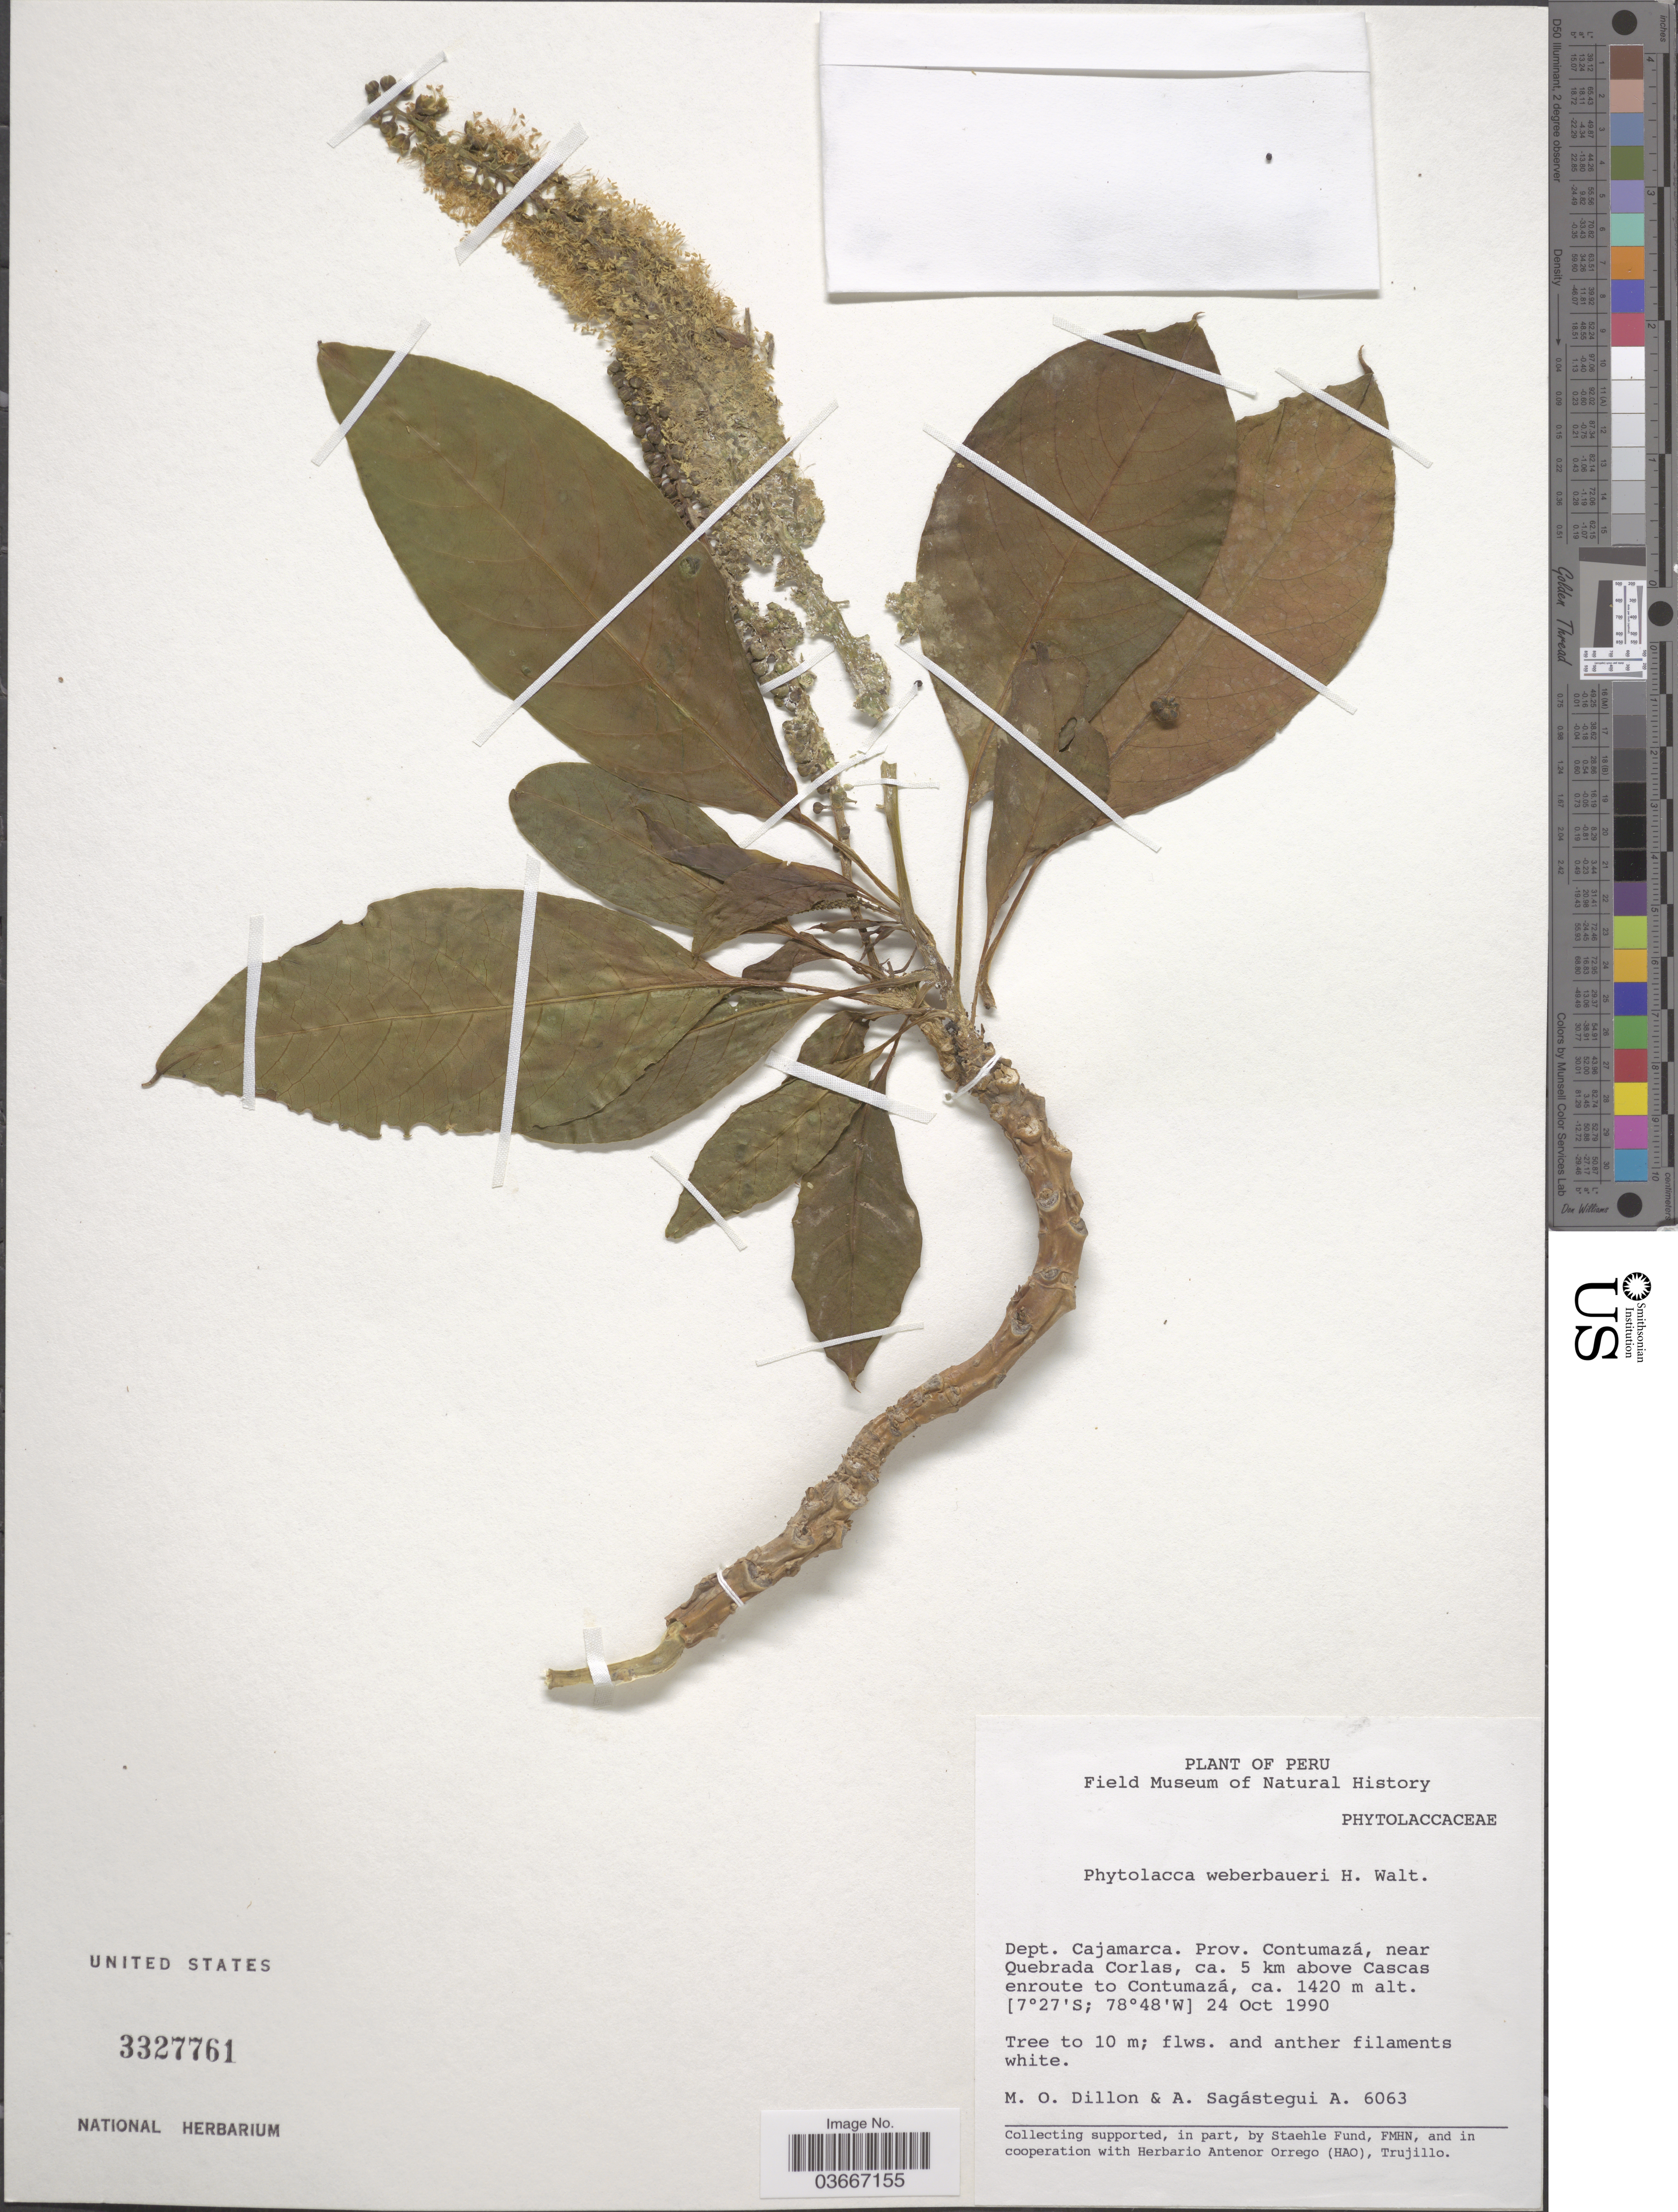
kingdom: Plantae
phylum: Tracheophyta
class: Magnoliopsida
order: Caryophyllales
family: Phytolaccaceae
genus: Phytolacca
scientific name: Phytolacca weberbaueri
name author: H. Walter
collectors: M. O. Dillon & A. Sagástegui A.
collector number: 6063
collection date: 1990-10-24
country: Peru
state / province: Cajamarca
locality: Dept. Cajamarca. Prov. Contumazá, near Quebrada Corlas, ca. 5 km above Cascas enroute to Contumazá.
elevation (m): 1420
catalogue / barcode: US 3327761